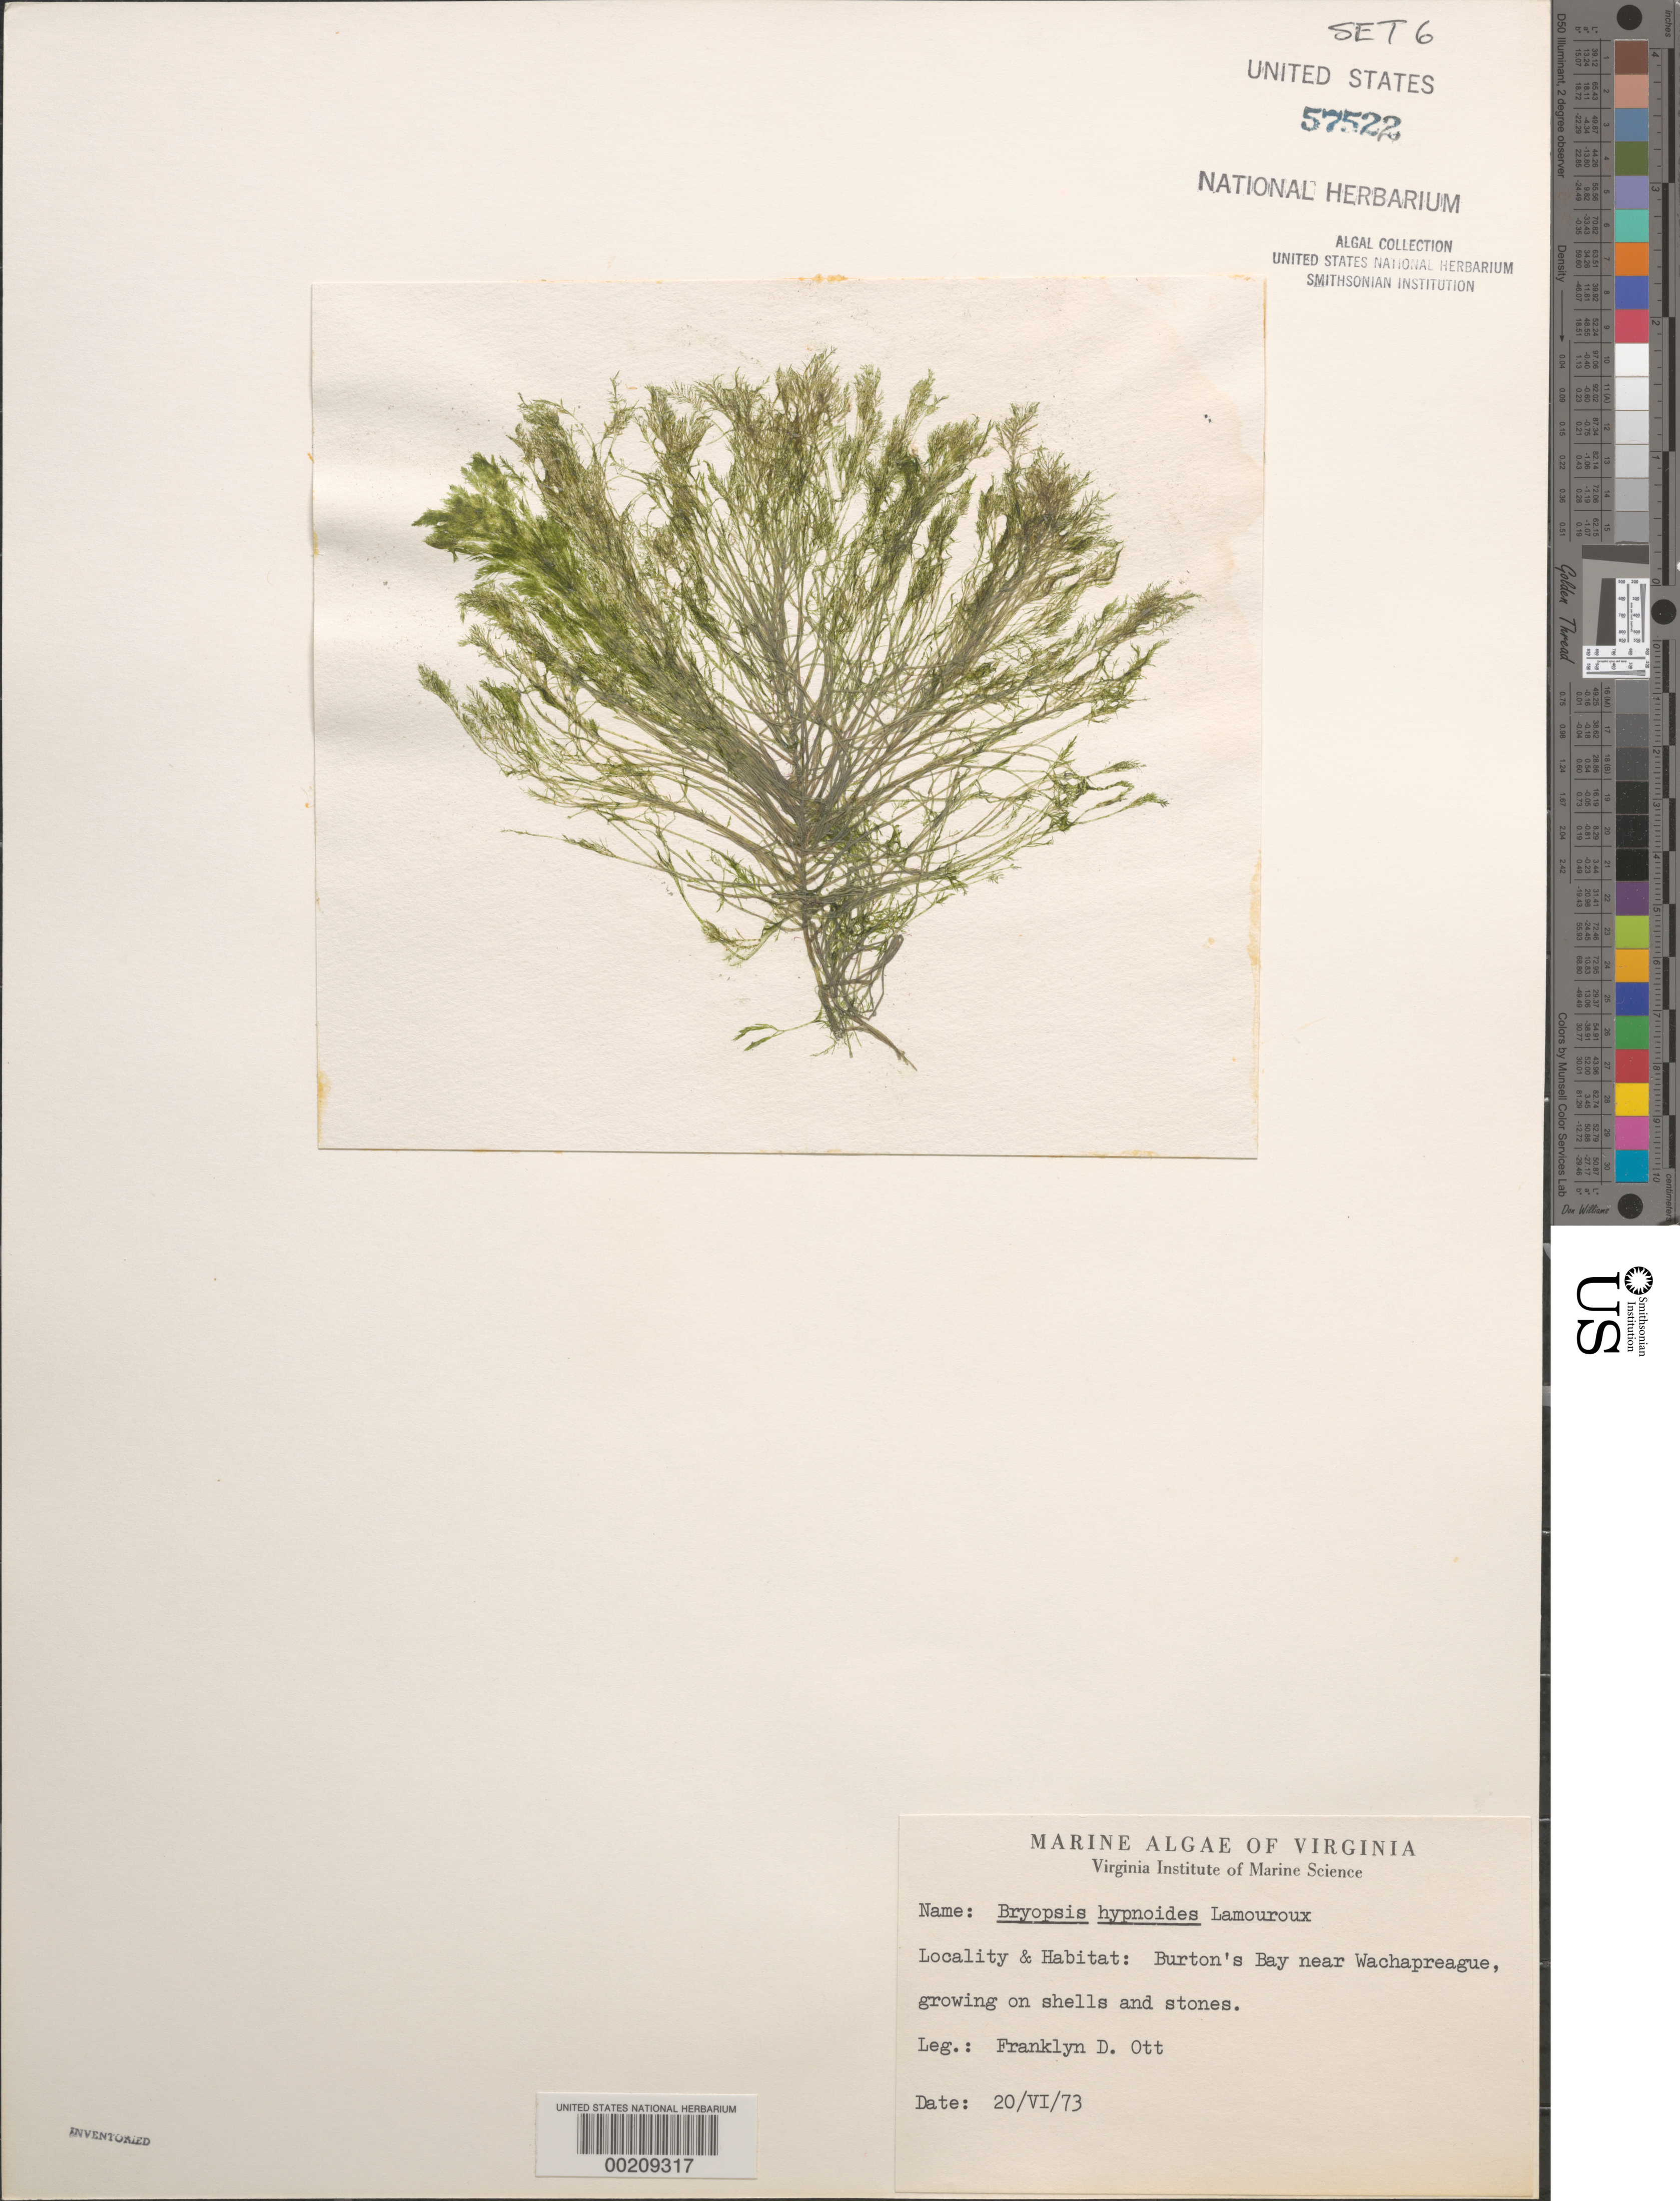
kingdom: Plantae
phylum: Chlorophyta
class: Ulvophyceae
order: Bryopsidales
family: Bryopsidaceae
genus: Bryopsis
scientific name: Bryopsis hypnoides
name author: J.V.Lamouroux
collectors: F. Ott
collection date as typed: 20 Jun 1973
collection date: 1973-06-20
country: United States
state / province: Virginia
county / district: Accomack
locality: Burton's Bay near Wachapreague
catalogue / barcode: US 57522